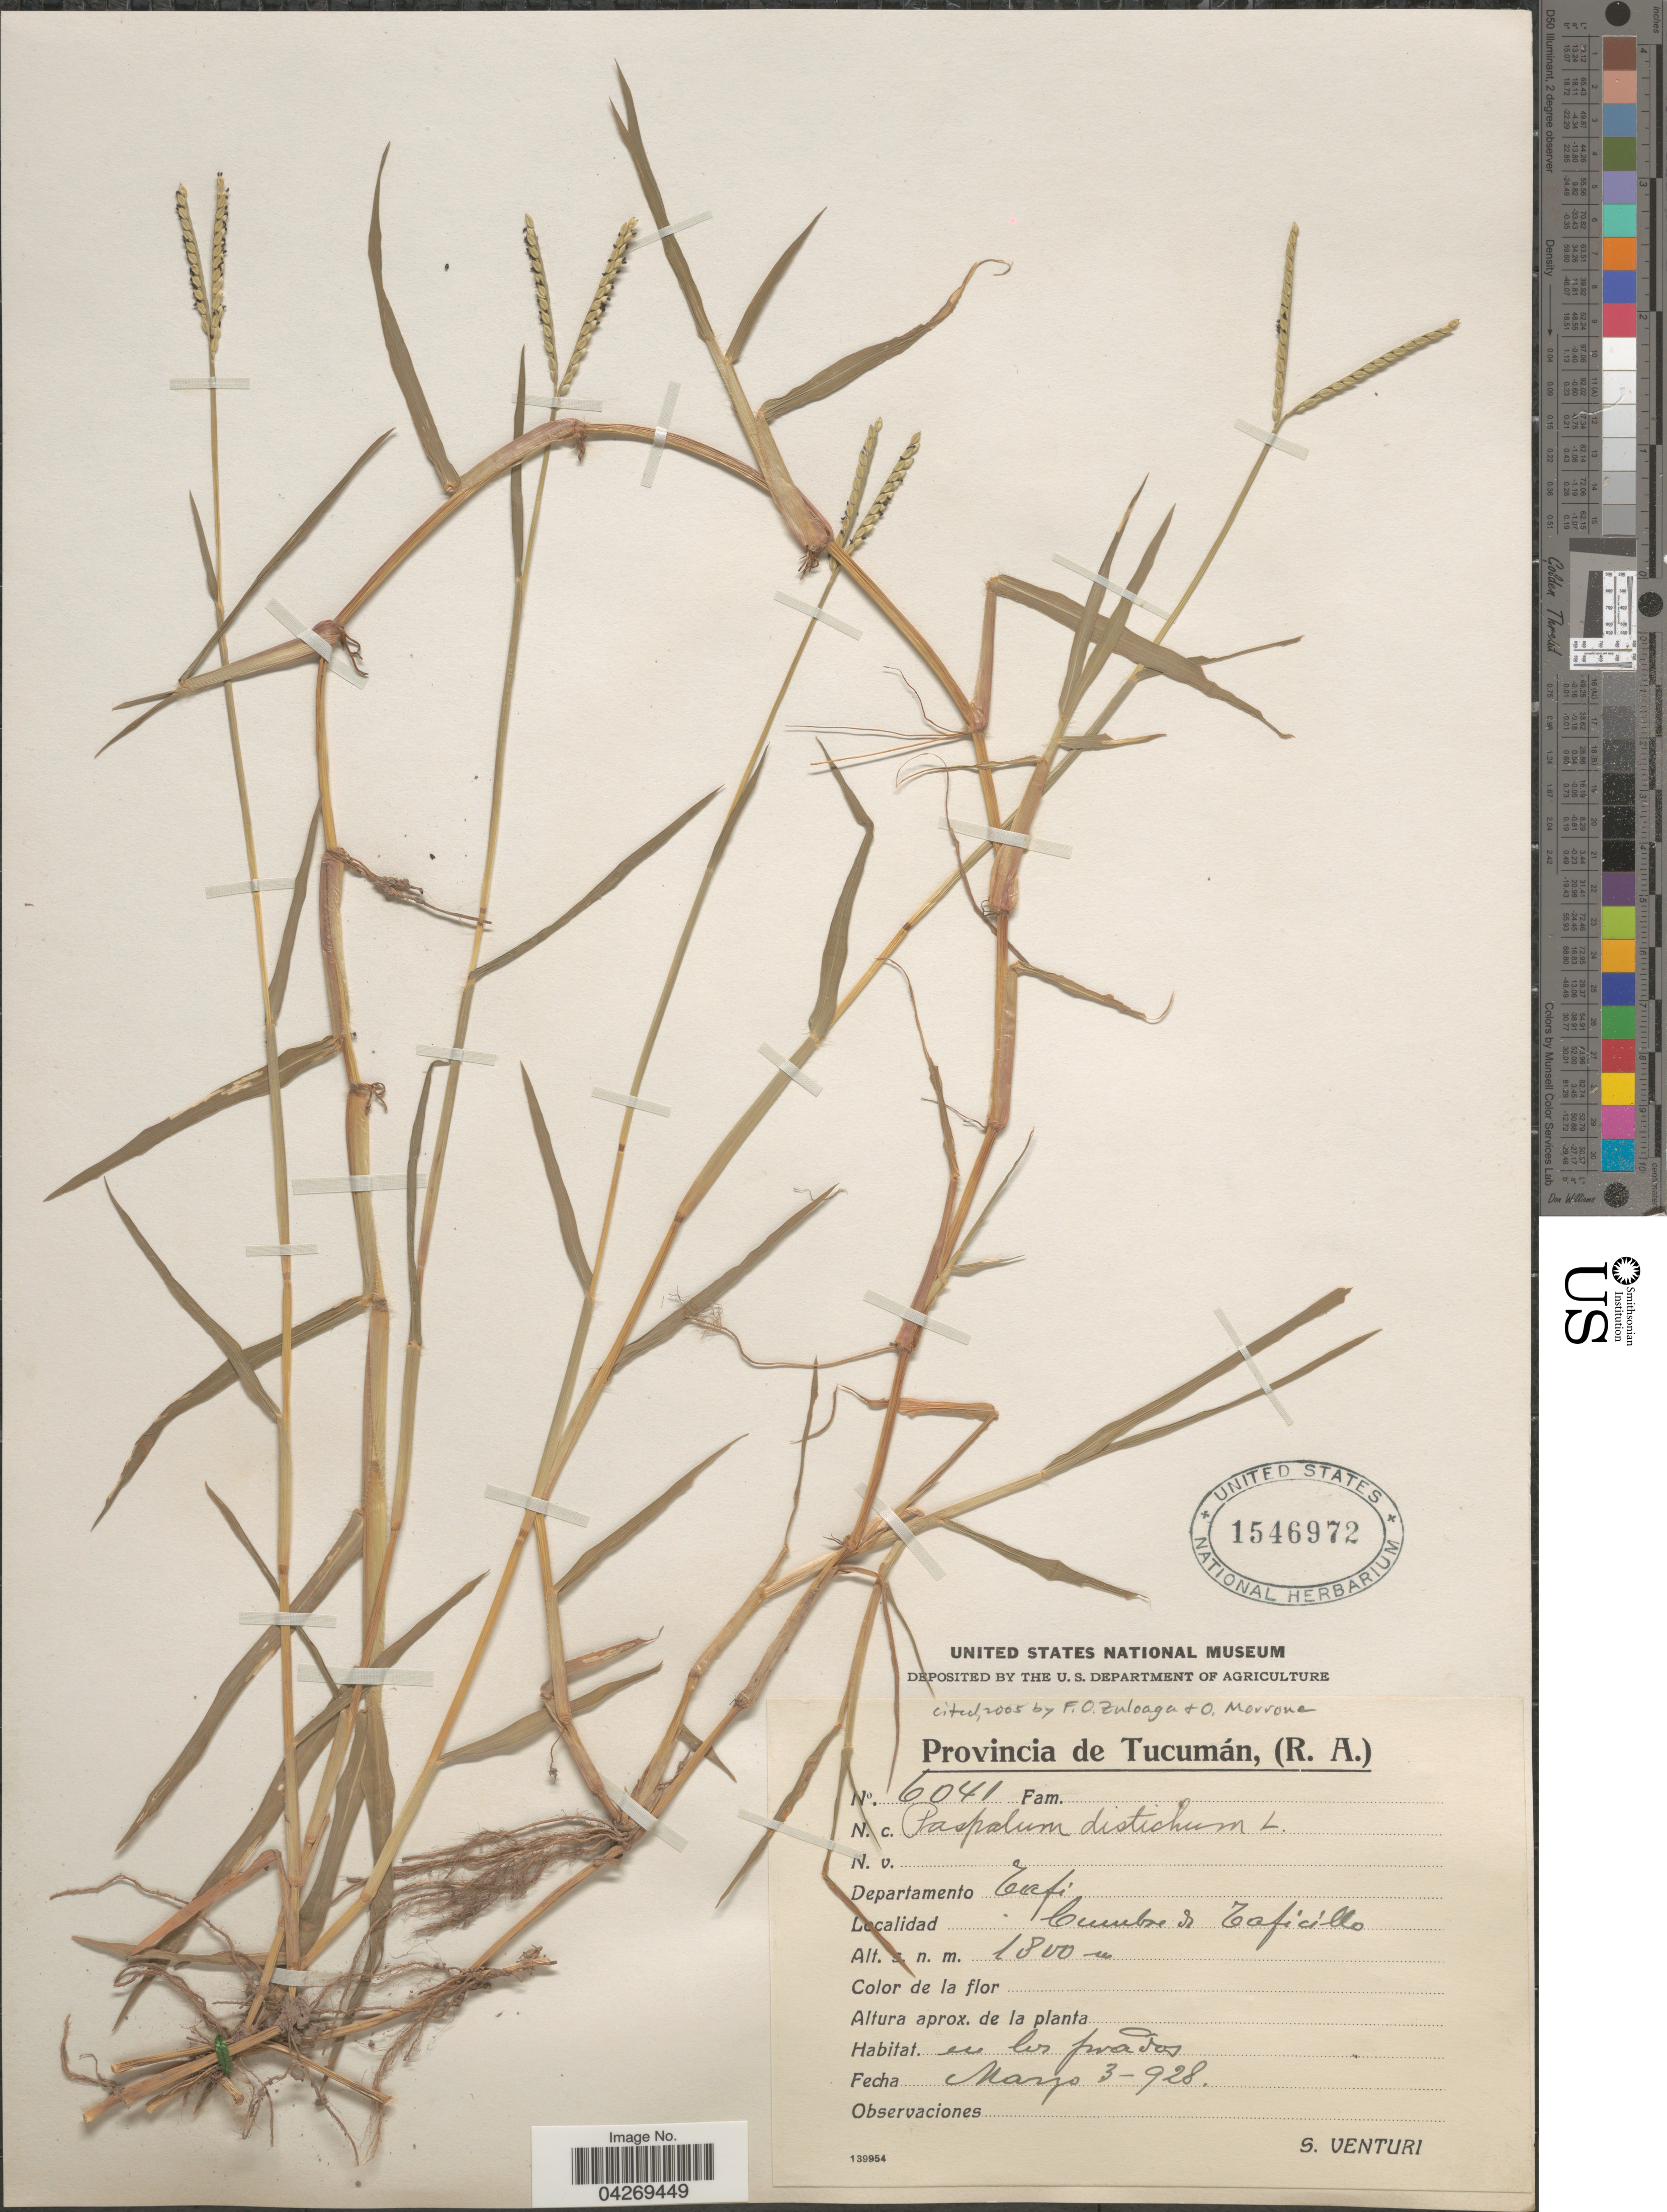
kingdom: Plantae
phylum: Tracheophyta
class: Liliopsida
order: Poales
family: Poaceae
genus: Paspalum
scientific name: Paspalum distichum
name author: L.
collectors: S. Venturi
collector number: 6041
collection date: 1928-03-03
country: Argentina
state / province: Tucuman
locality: Departamento Tafí. Cumbre de Taficillo.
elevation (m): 1800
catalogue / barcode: US 1546972